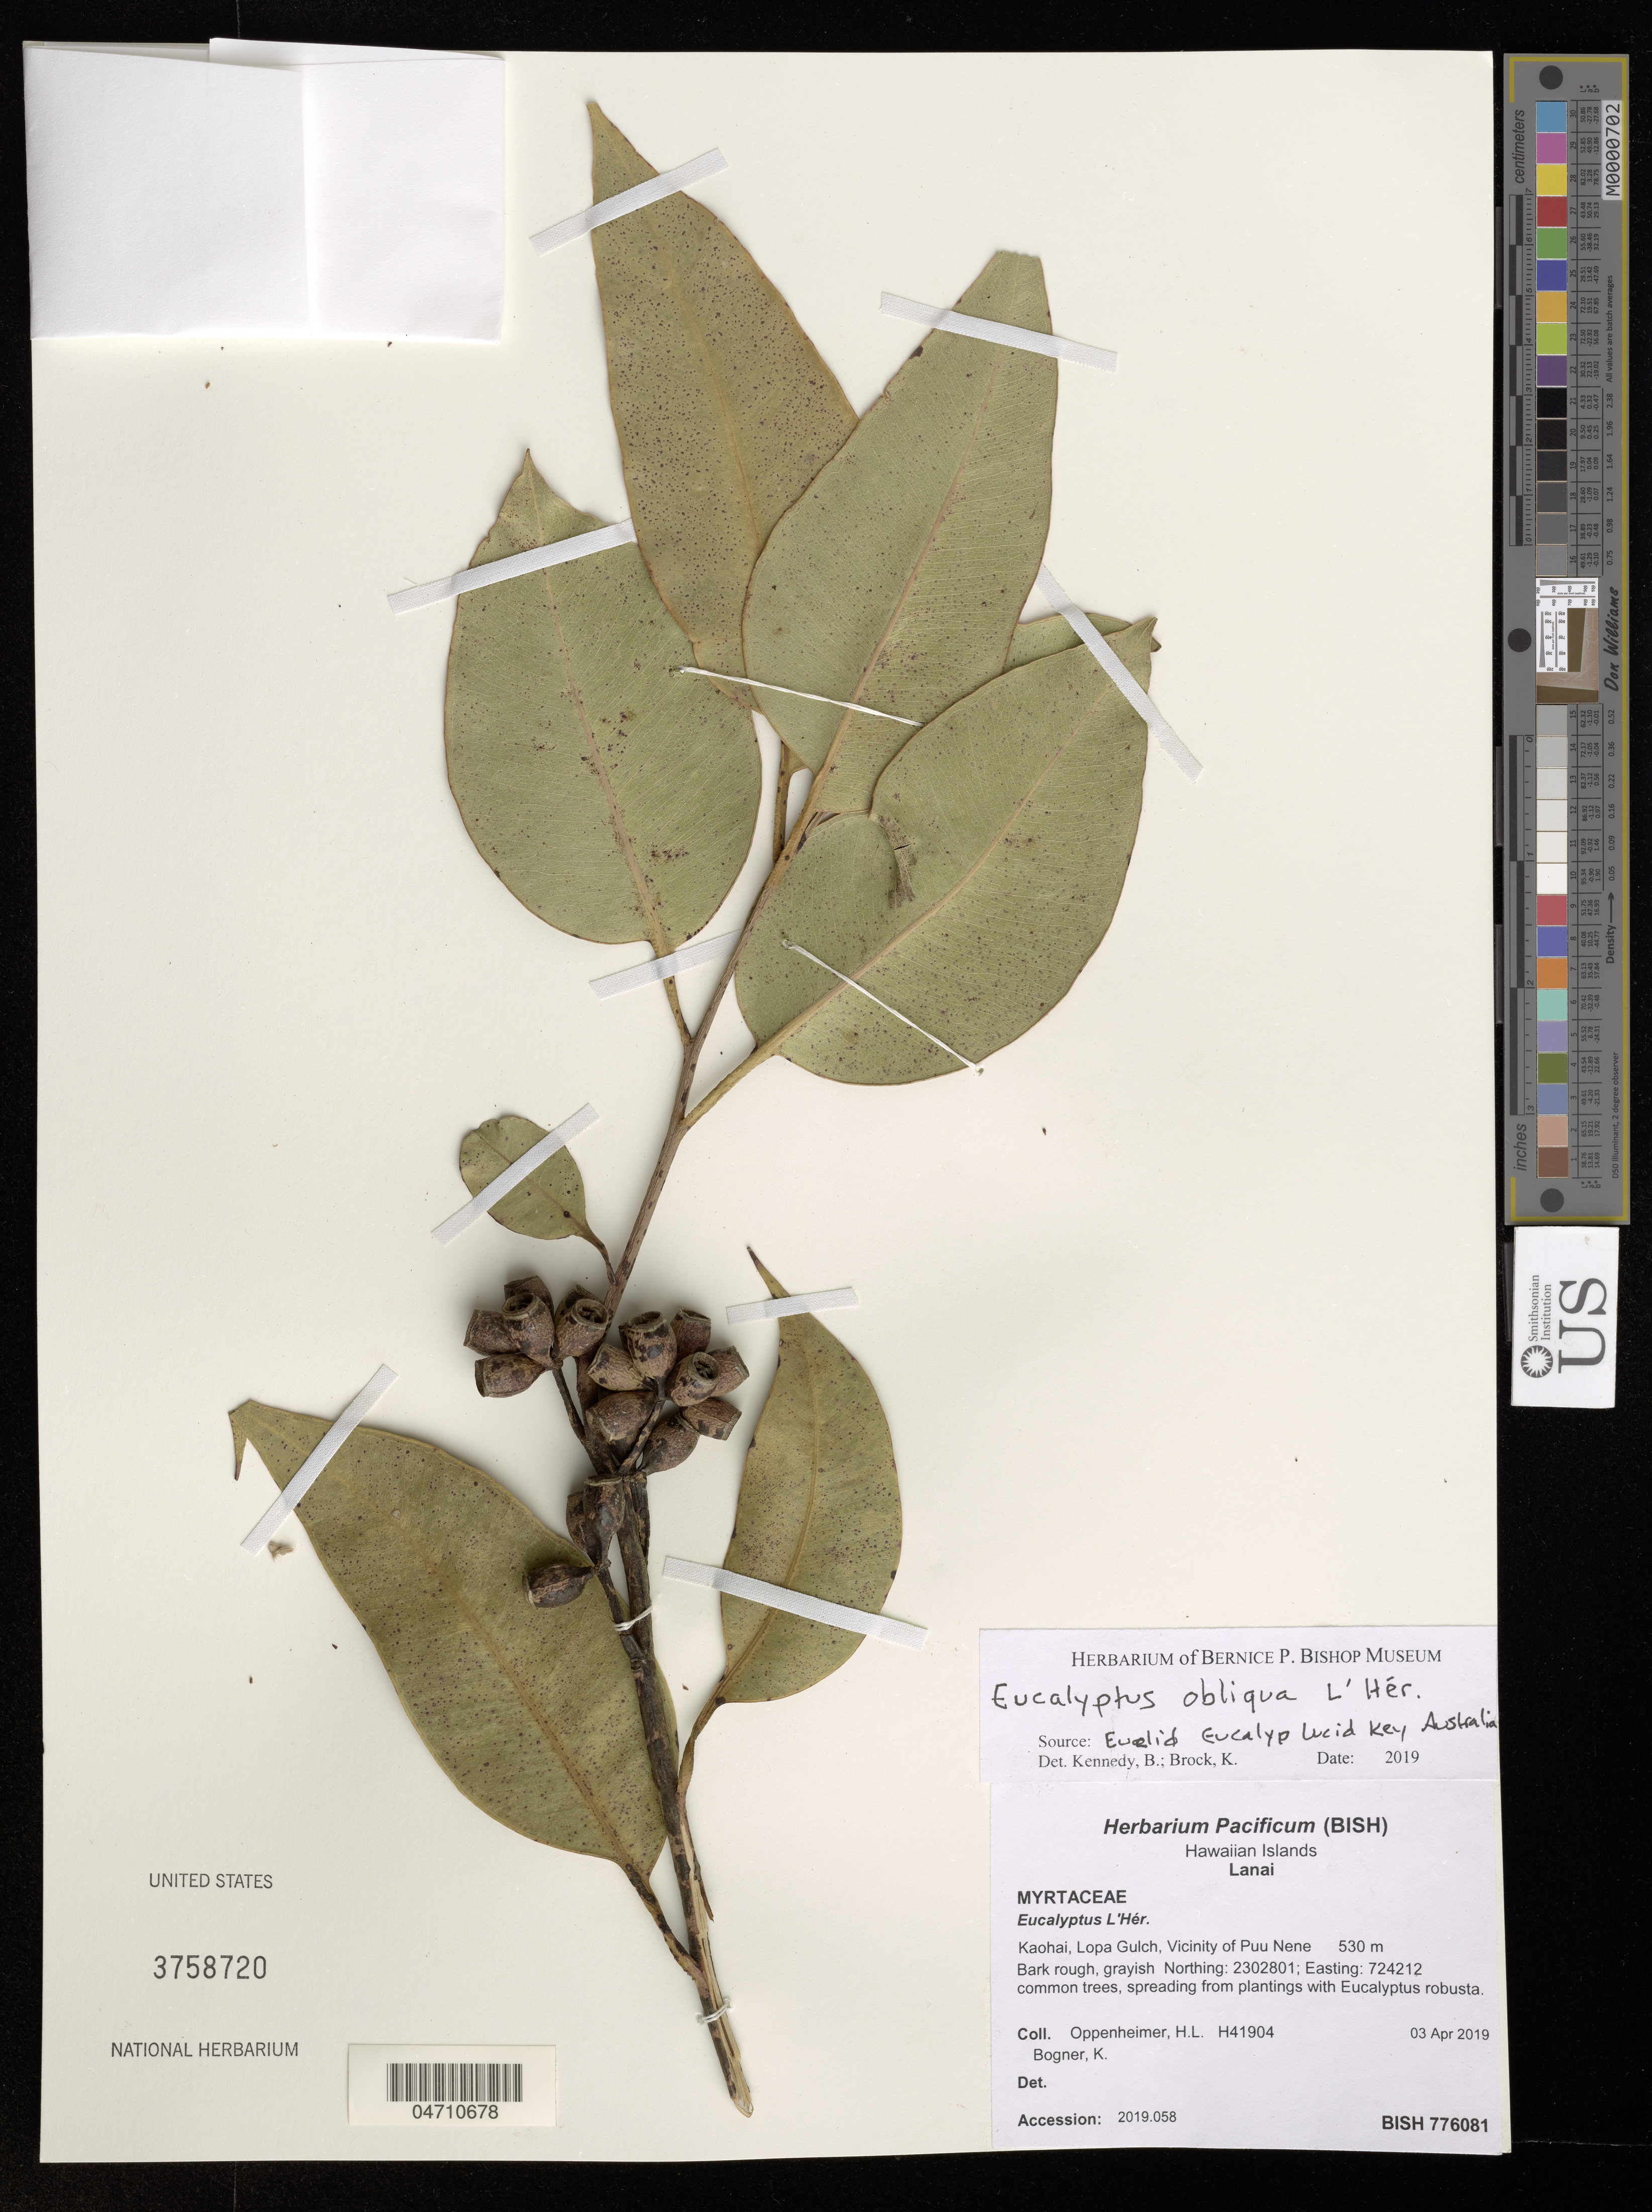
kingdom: Plantae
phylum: Tracheophyta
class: Magnoliopsida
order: Myrtales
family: Myrtaceae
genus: Eucalyptus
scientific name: Eucalyptus obliqua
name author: L'Hér.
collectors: H. L. Oppenheimer & K. Bogner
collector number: H41904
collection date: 2019-04-03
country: United States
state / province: Hawaii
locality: Hawaiian Islands. Lanai. Kaohai, Lopa Gulch, Vicinity of Puu Nene.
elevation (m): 530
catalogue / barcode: US 3758720